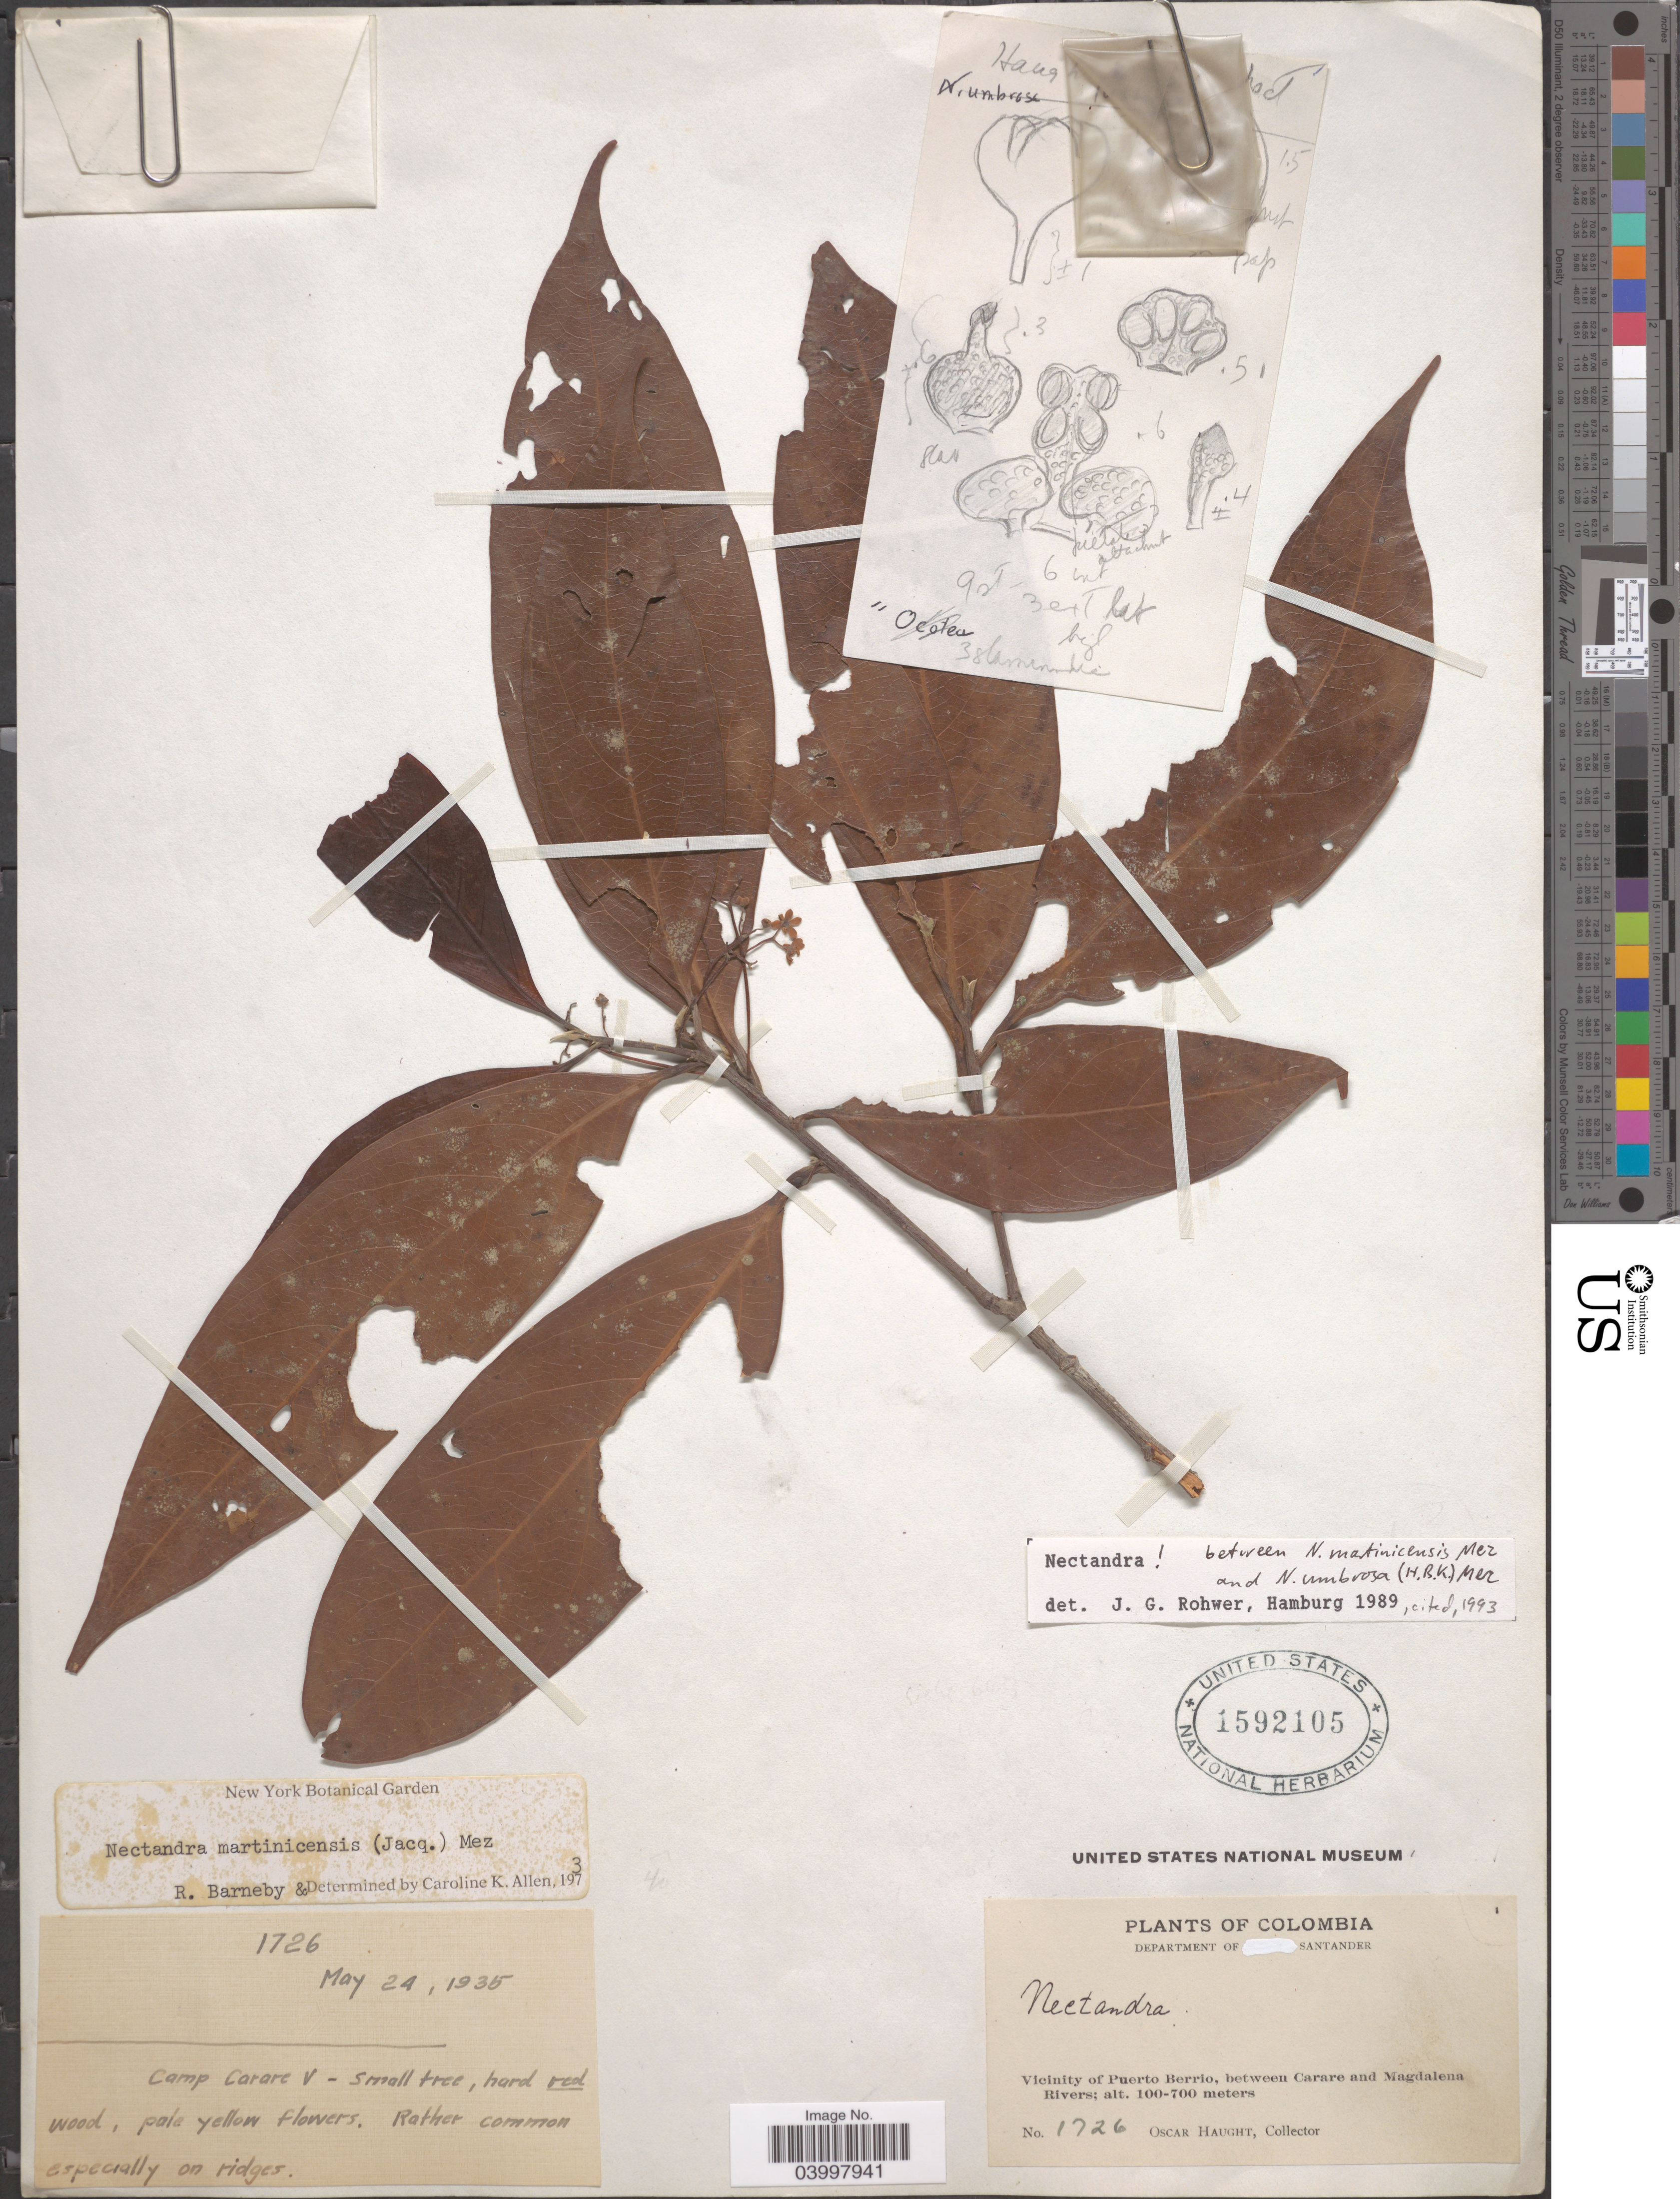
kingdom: Plantae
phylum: Tracheophyta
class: Magnoliopsida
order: Laurales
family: Lauraceae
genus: Nectandra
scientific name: Nectandra martinicensis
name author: Mez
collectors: O. L. Haught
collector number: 1726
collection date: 1935-05-24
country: Colombia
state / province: Santander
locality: Department of Santander. Vicinity of Puerto Berrio, between Carare and Magdalena Rivers. Camp Carare V.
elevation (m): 100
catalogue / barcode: US 1592105